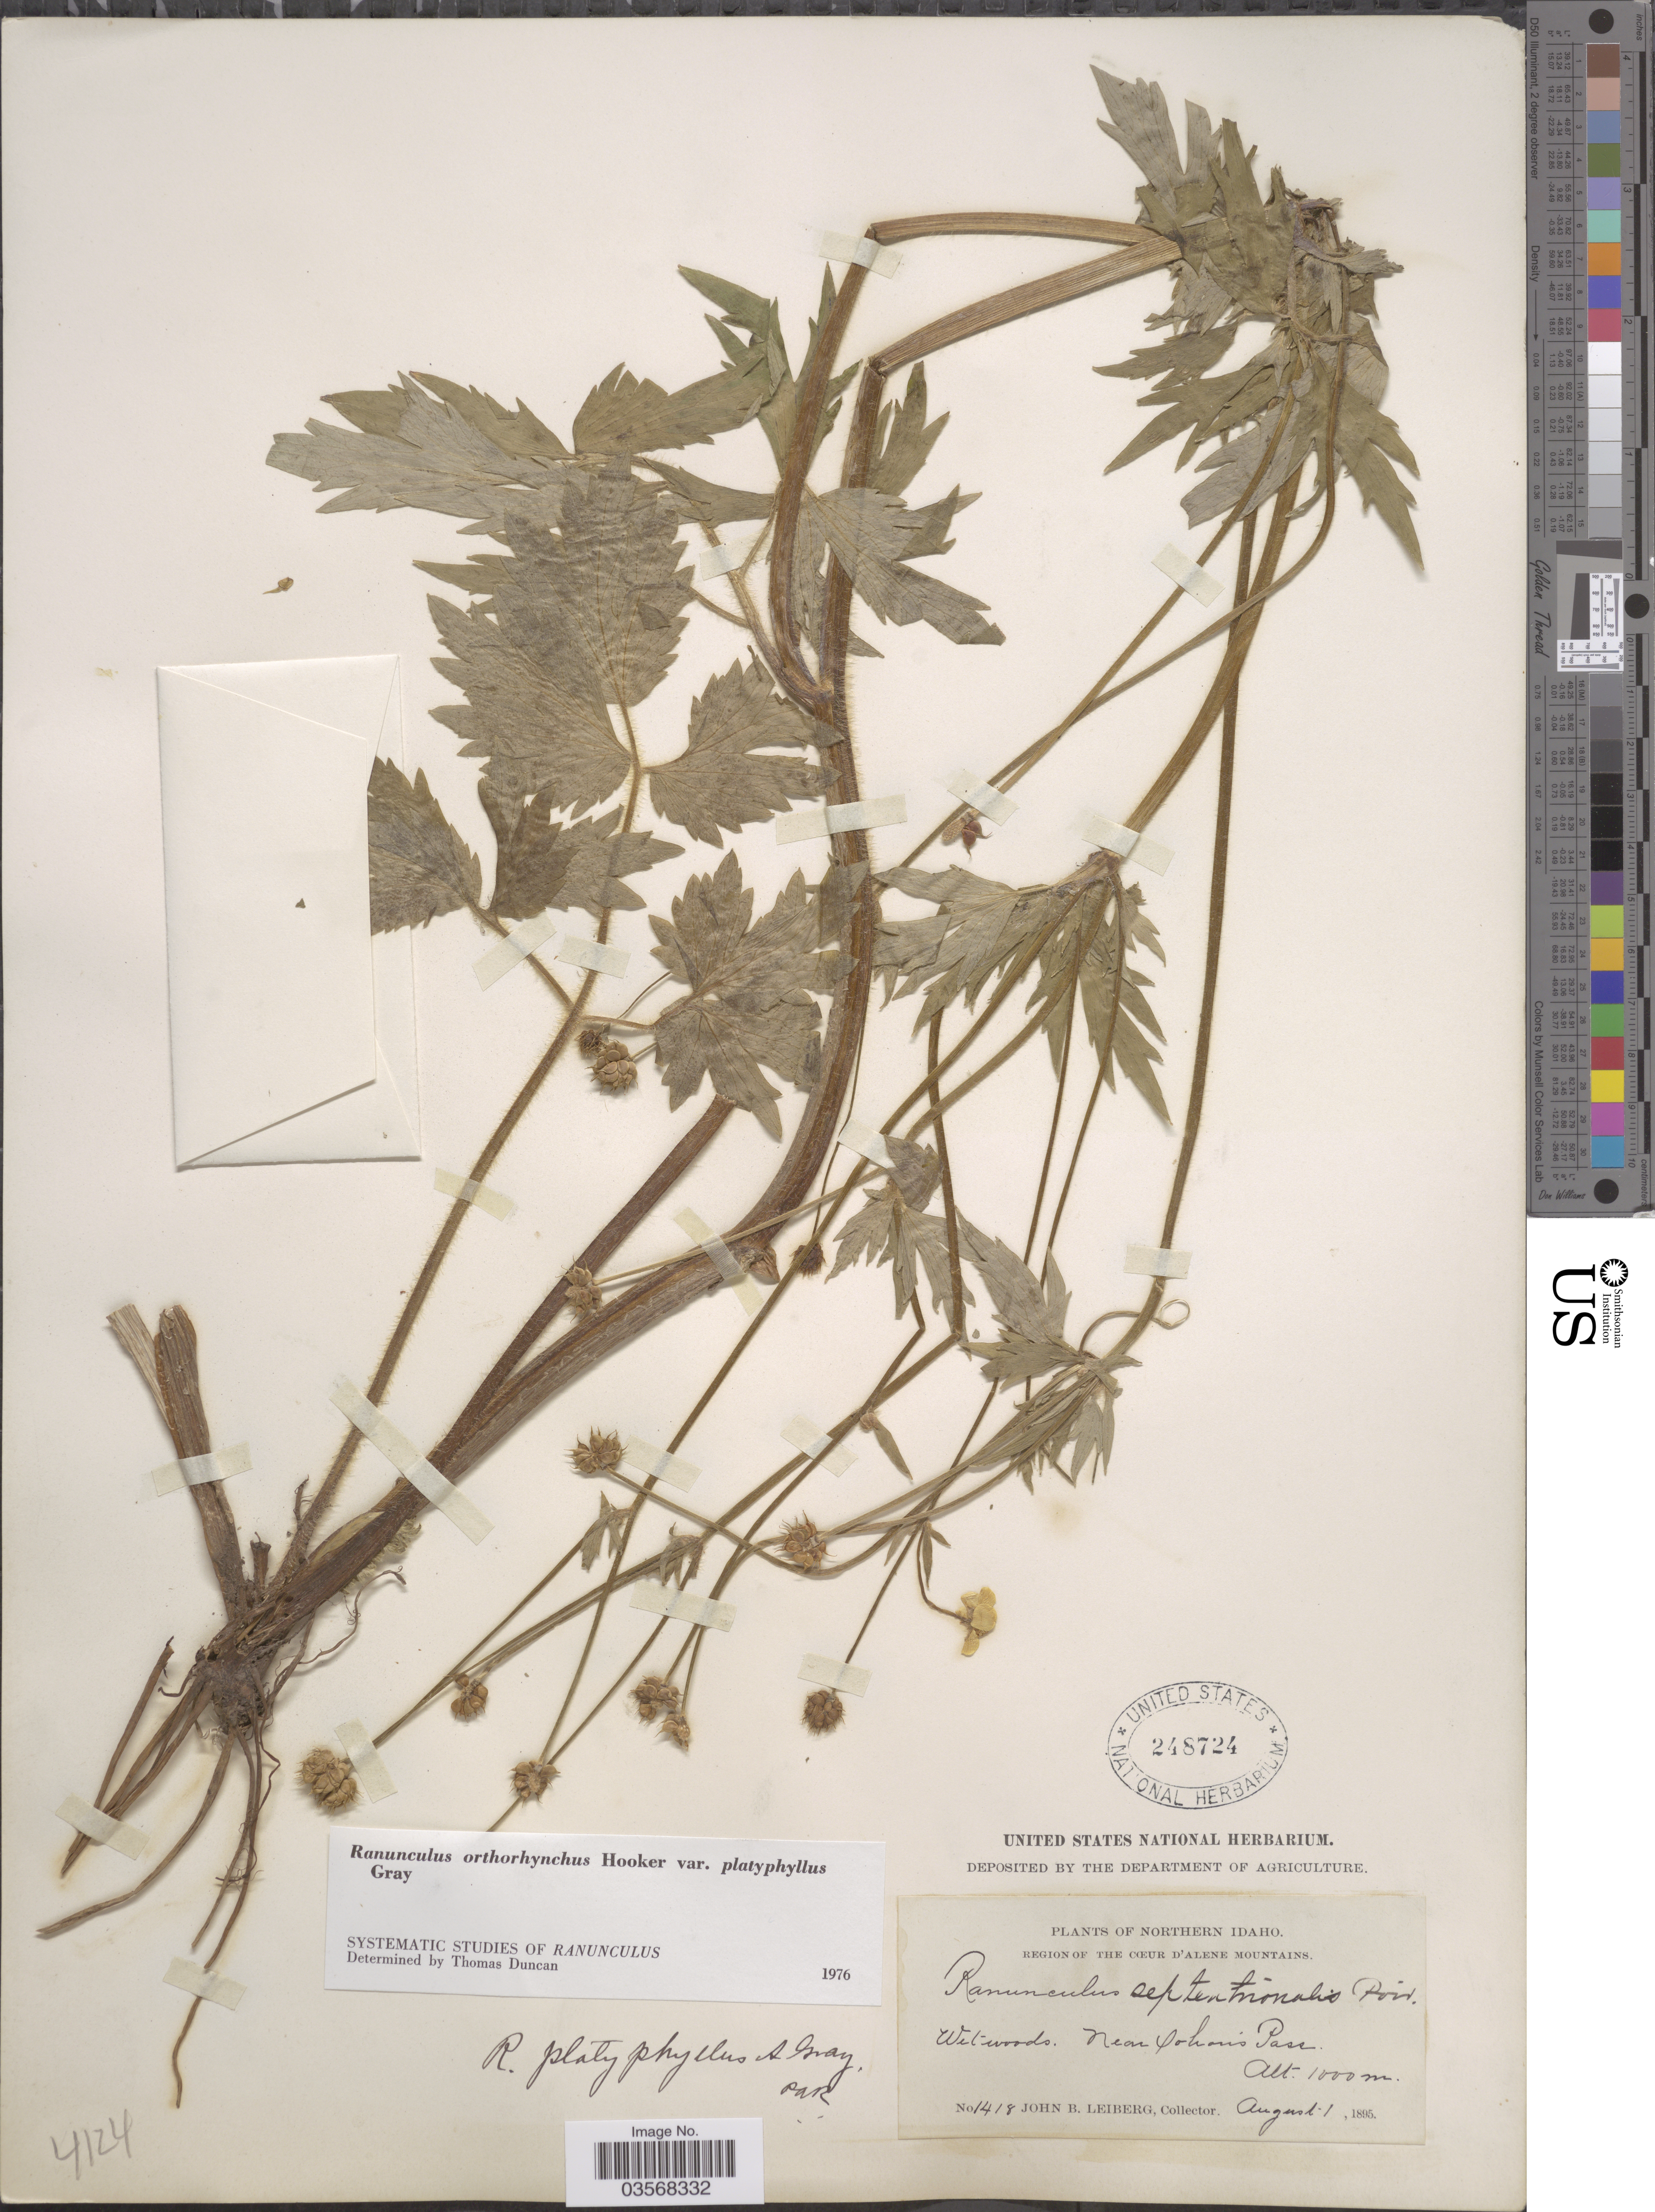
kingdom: Plantae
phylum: Tracheophyta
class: Magnoliopsida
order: Ranunculales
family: Ranunculaceae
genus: Ranunculus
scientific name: Ranunculus orthorhynchus var. platyphyllus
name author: A. Gray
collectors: J. B. Leiberg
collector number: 1418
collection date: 1895-08-01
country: United States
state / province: Idaho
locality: Northern Idaho. Region of the Cæur D'Alene Mountains. Near Johan's Pass.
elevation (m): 1000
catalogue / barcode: US 248724